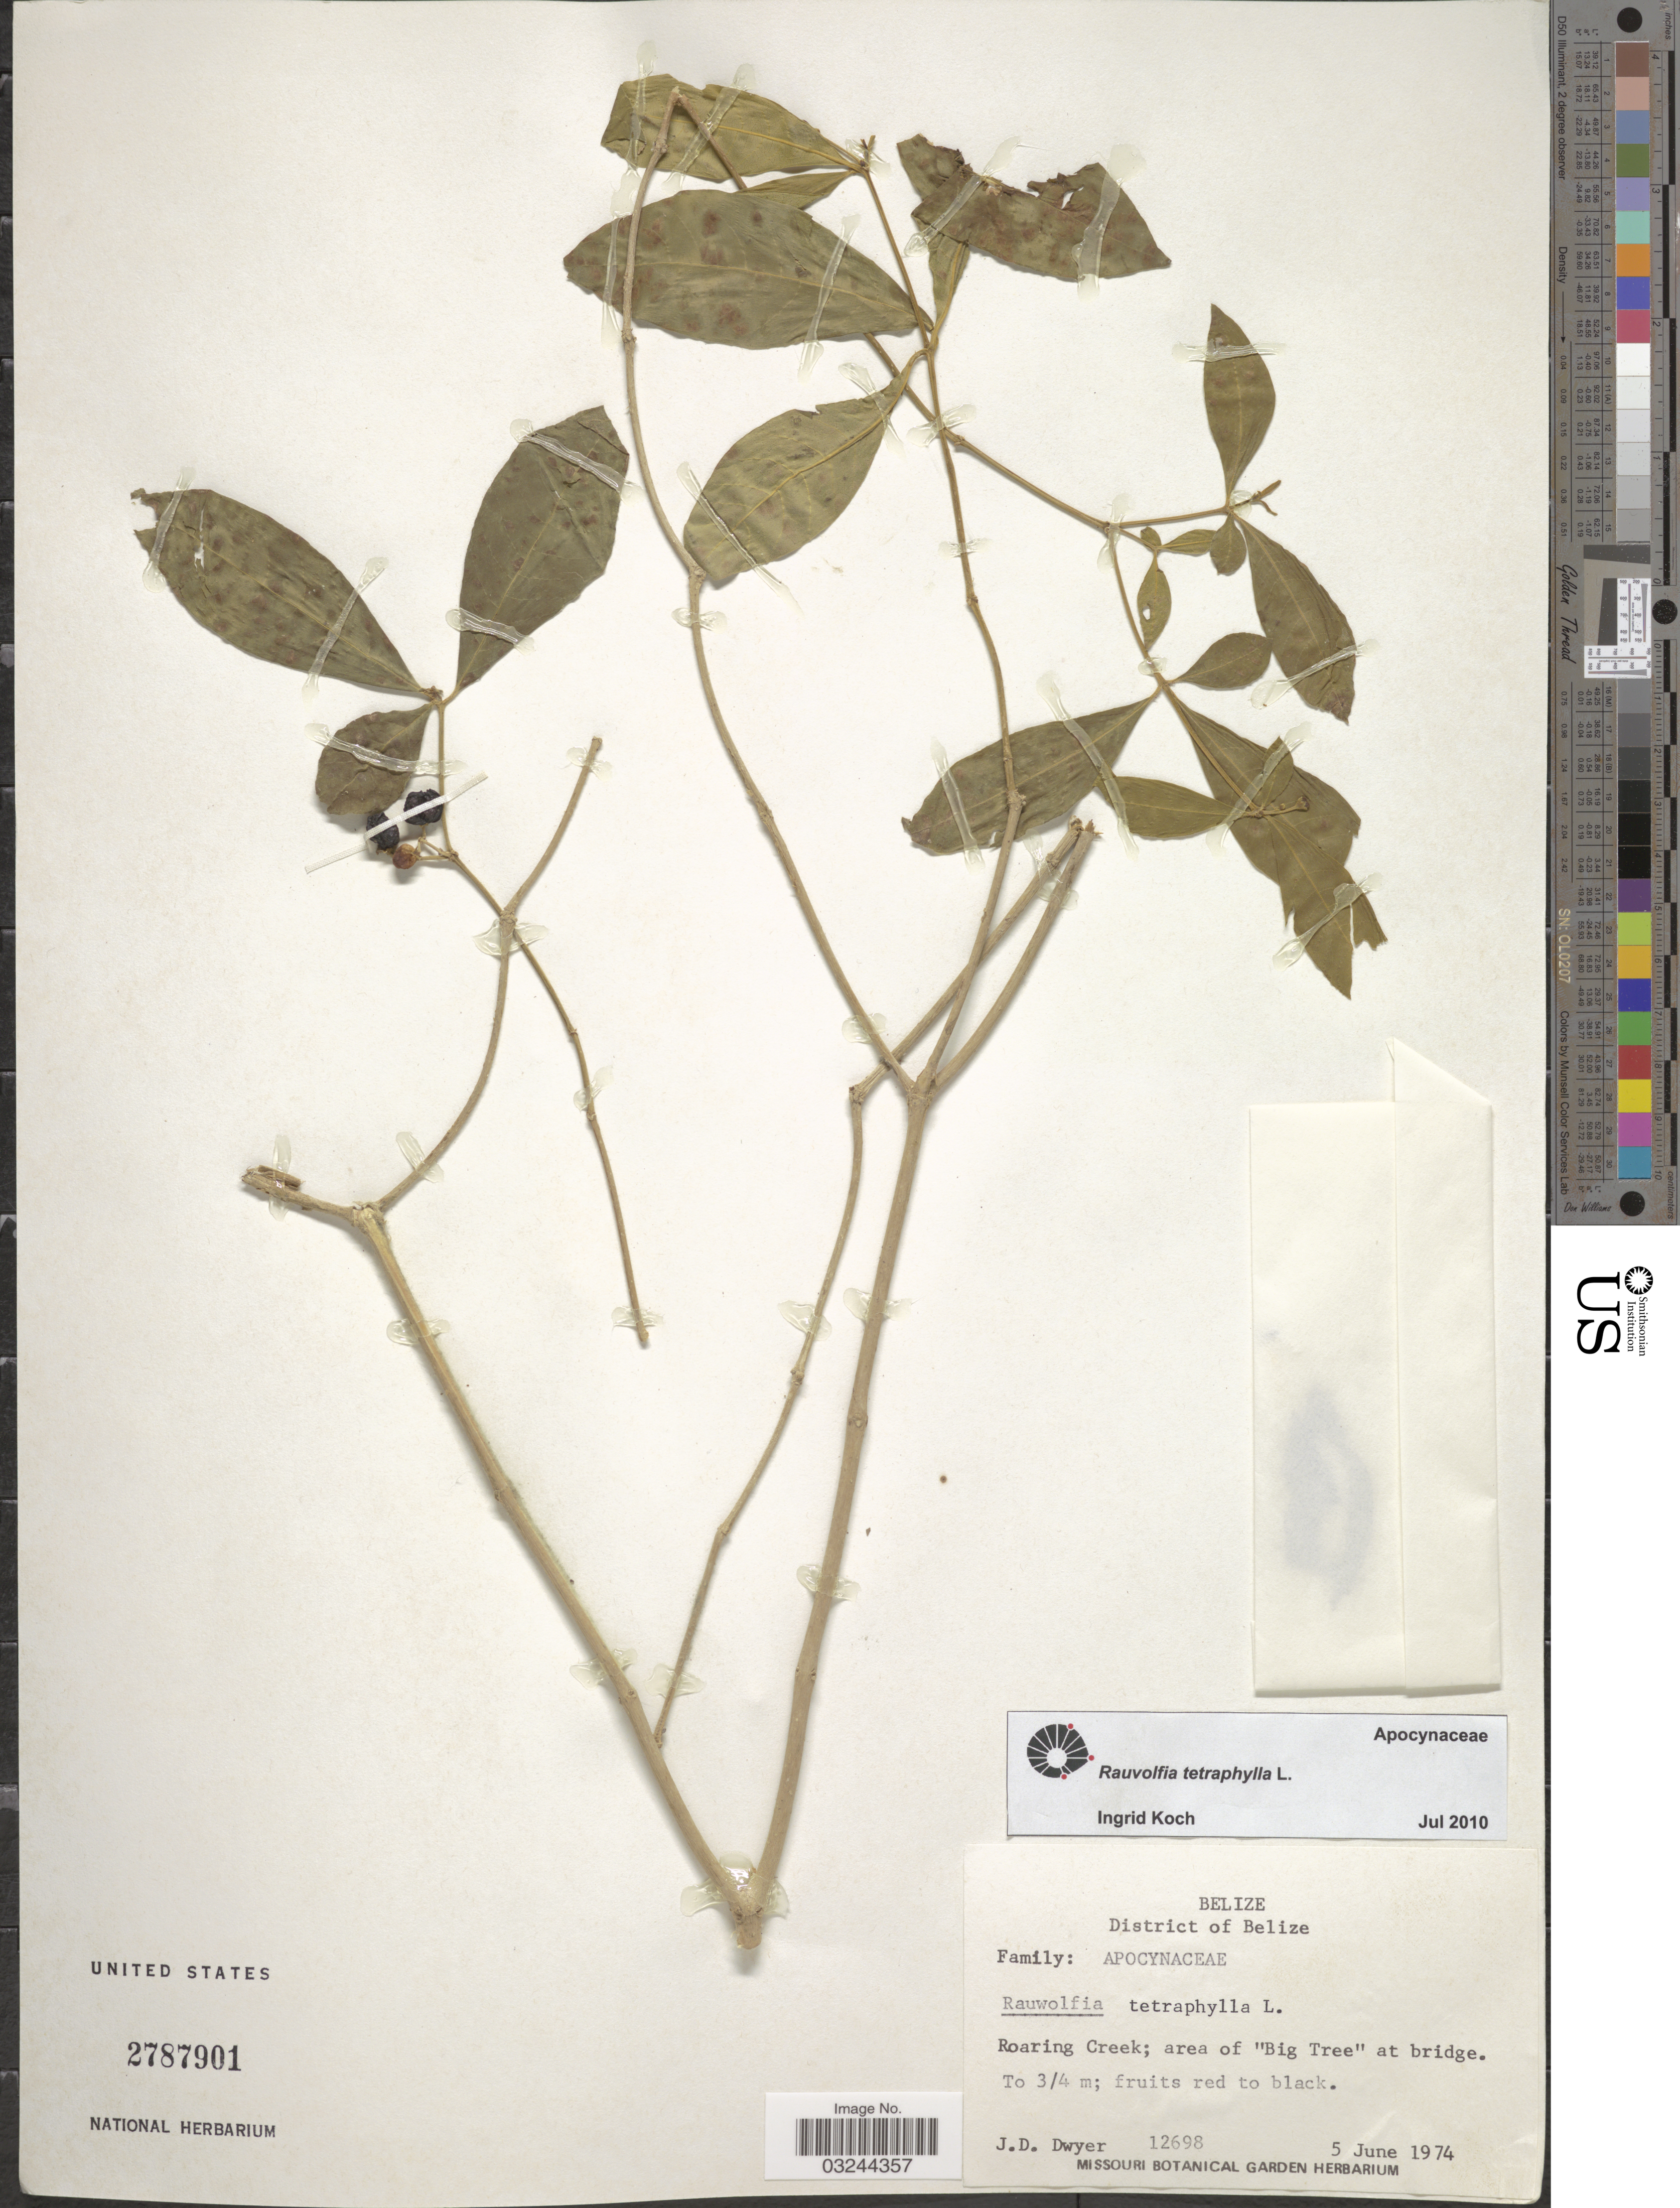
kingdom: Plantae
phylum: Tracheophyta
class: Magnoliopsida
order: Gentianales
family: Apocynaceae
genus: Rauvolfia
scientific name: Rauvolfia tetraphylla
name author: L.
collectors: J. D. Dwyer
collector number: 12698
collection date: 1974-06-05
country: Belize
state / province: Belize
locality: District of Belize, Roaring Creek; area of "Big Tree" at bridge.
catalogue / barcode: US 2787901